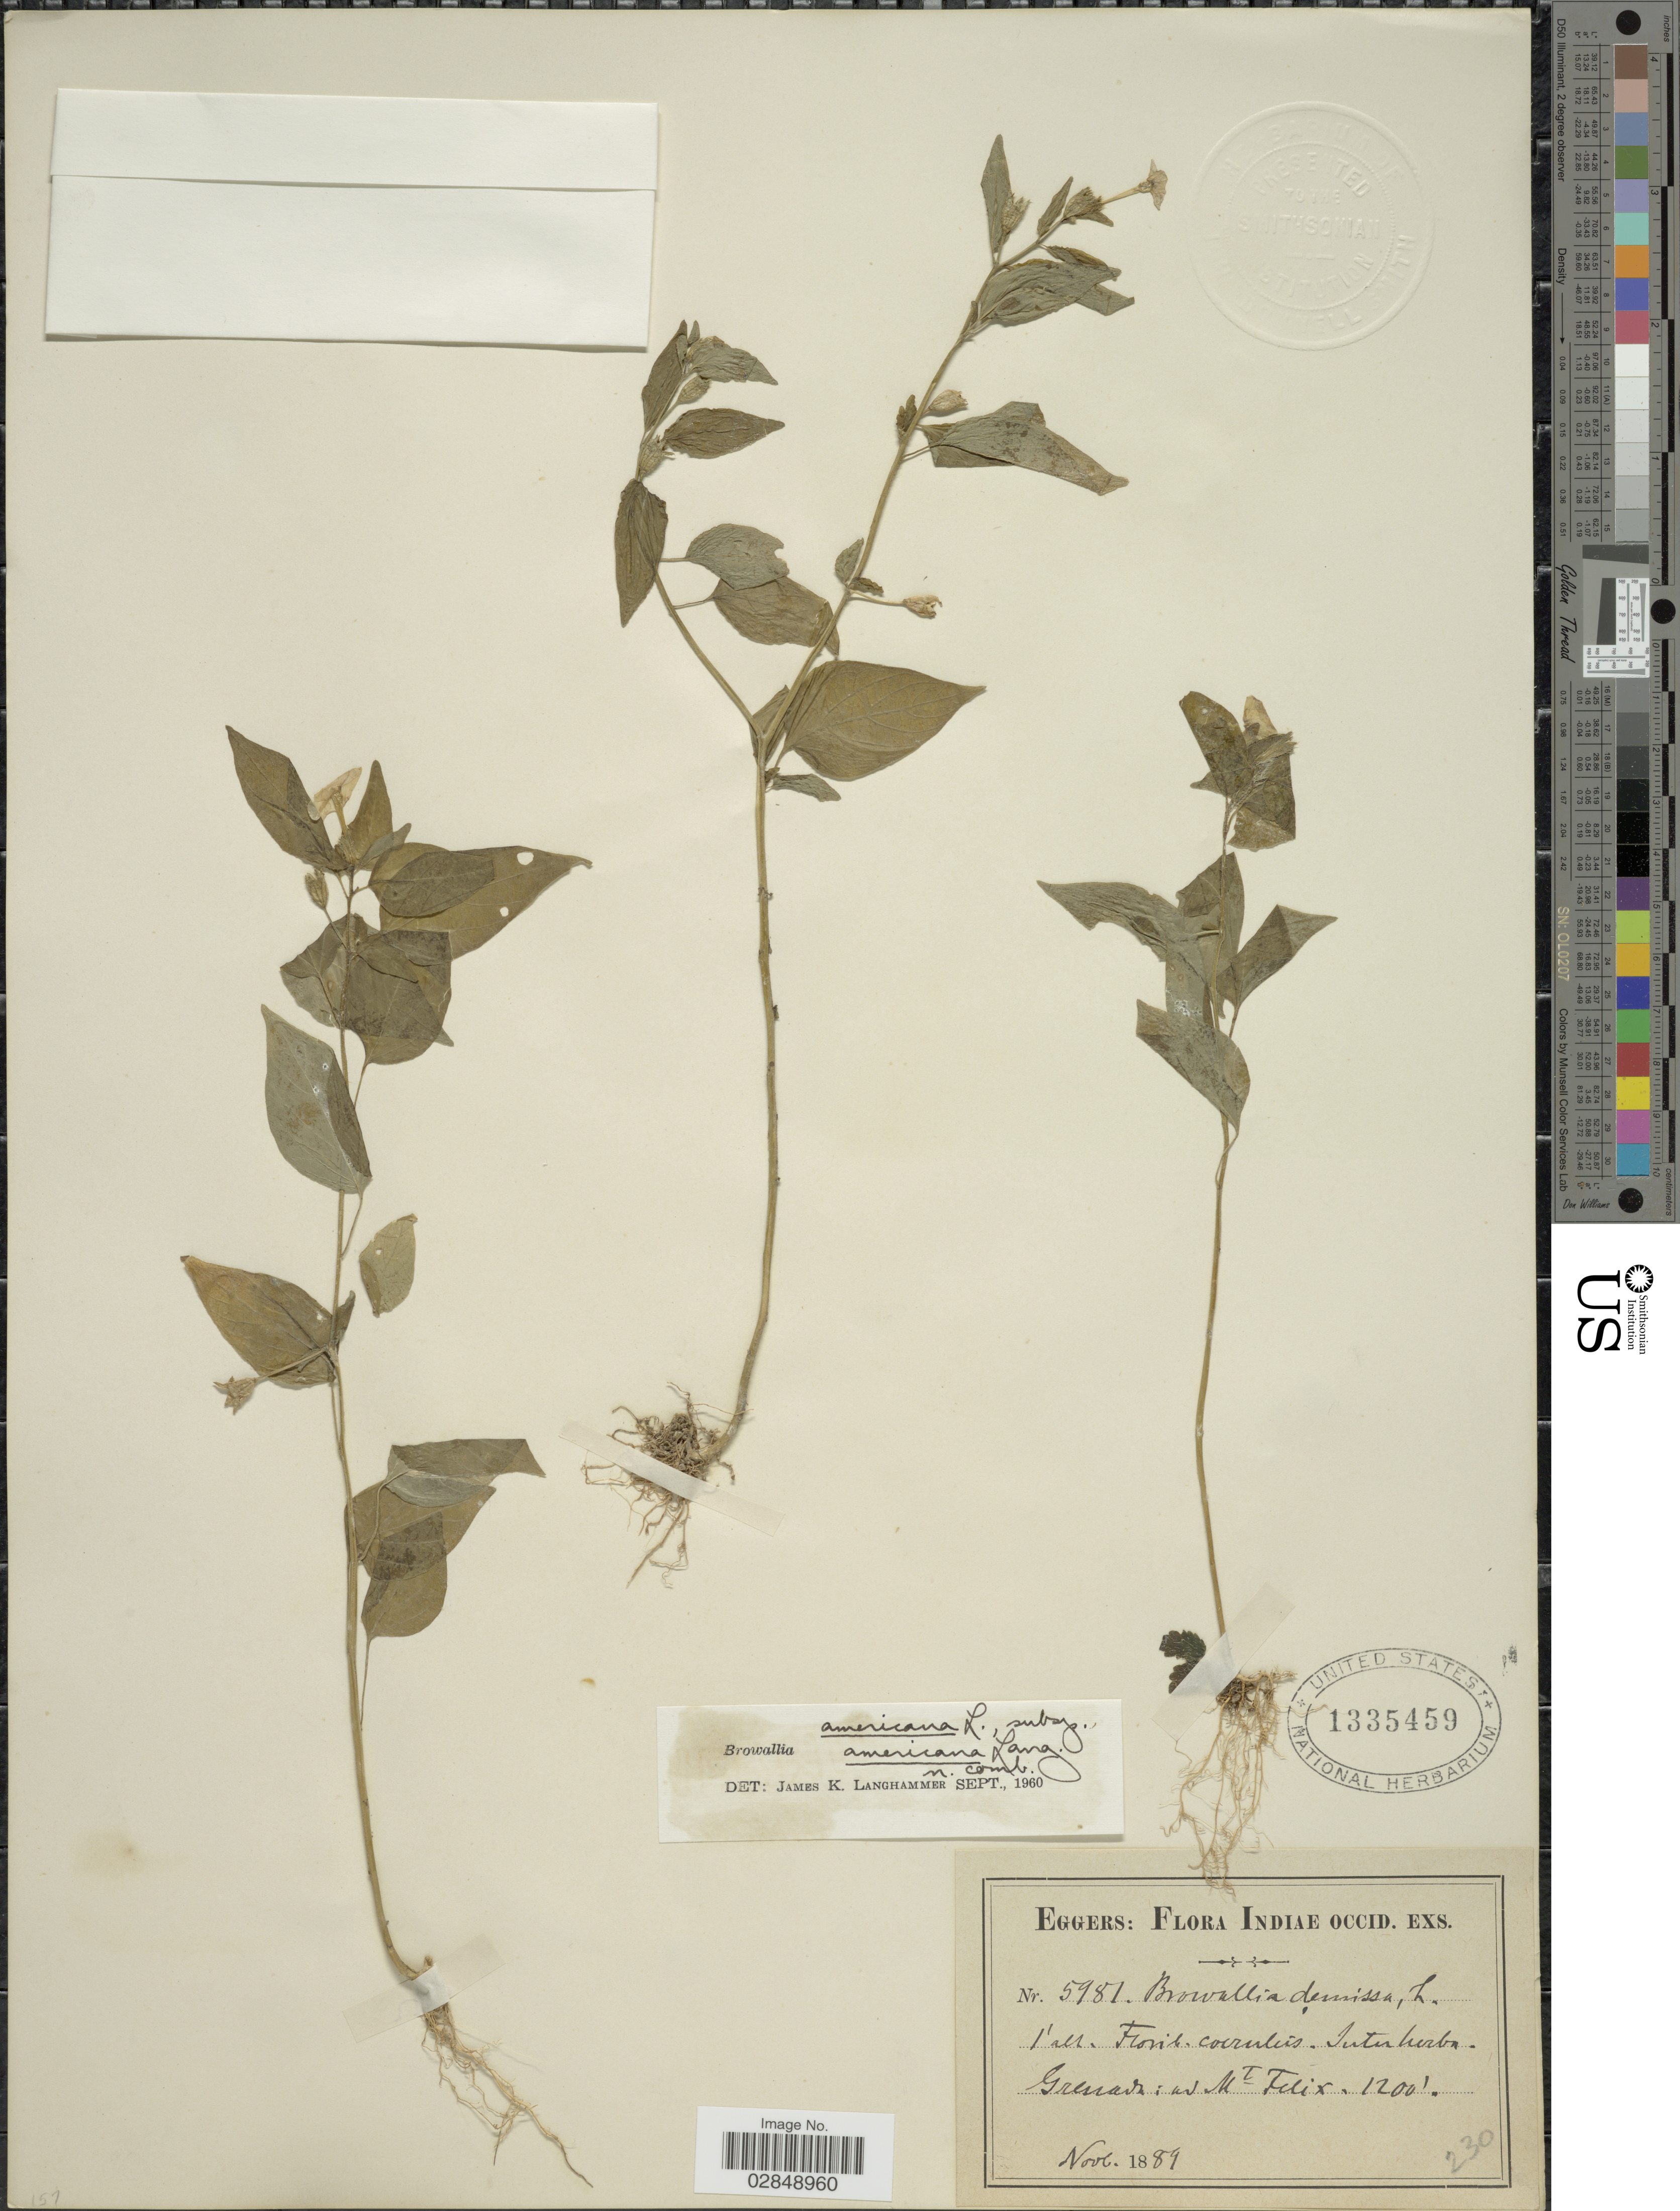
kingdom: Plantae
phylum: Tracheophyta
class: Magnoliopsida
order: Solanales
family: Solanaceae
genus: Browallia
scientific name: Browallia americana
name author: L.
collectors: -. Eggers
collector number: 5981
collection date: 1889-11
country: Grenada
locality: Indiae Occid. Exs. Mt. Felix.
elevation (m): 366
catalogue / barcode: US 1335459